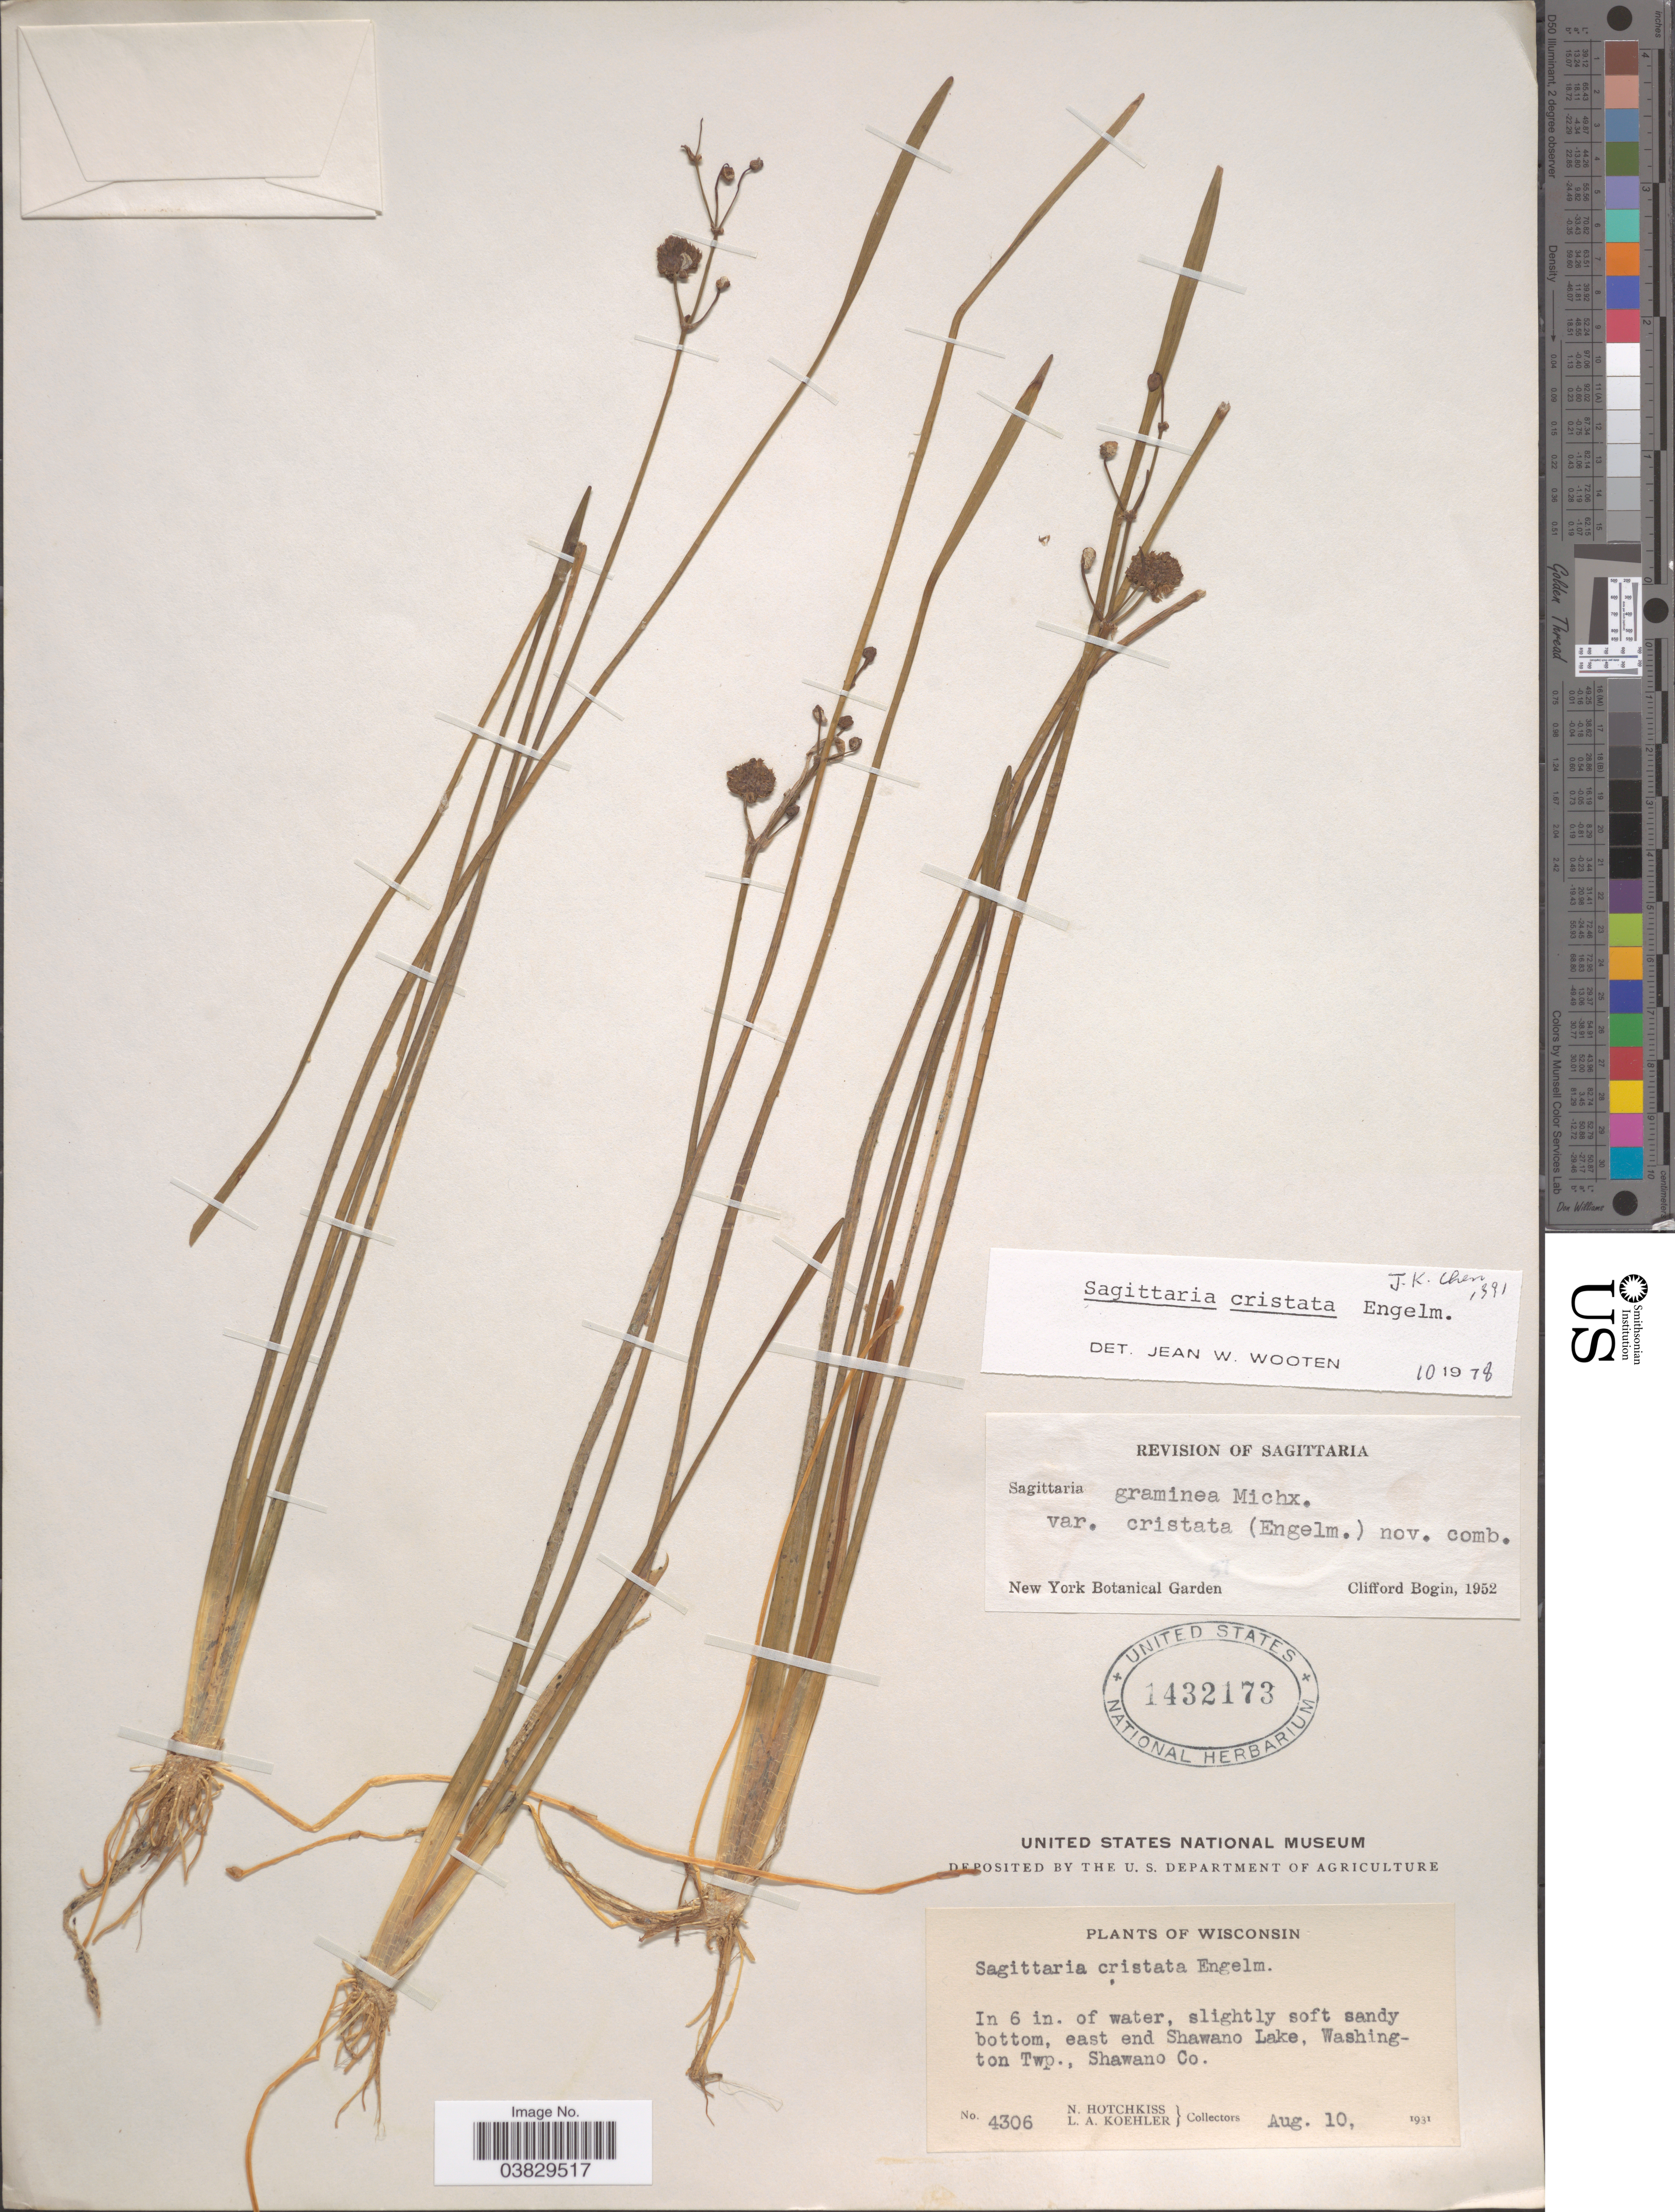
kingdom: Plantae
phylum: Tracheophyta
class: Liliopsida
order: Alismatales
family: Alismataceae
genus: Sagittaria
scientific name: Sagittaria cristata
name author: Engelm.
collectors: N. Hotchkiss & L. Koehler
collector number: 4306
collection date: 1931-08-10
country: United States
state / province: Wisconsin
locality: East end Shawano Lake, Washington Twp., Shawano Co.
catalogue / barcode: US 1432173